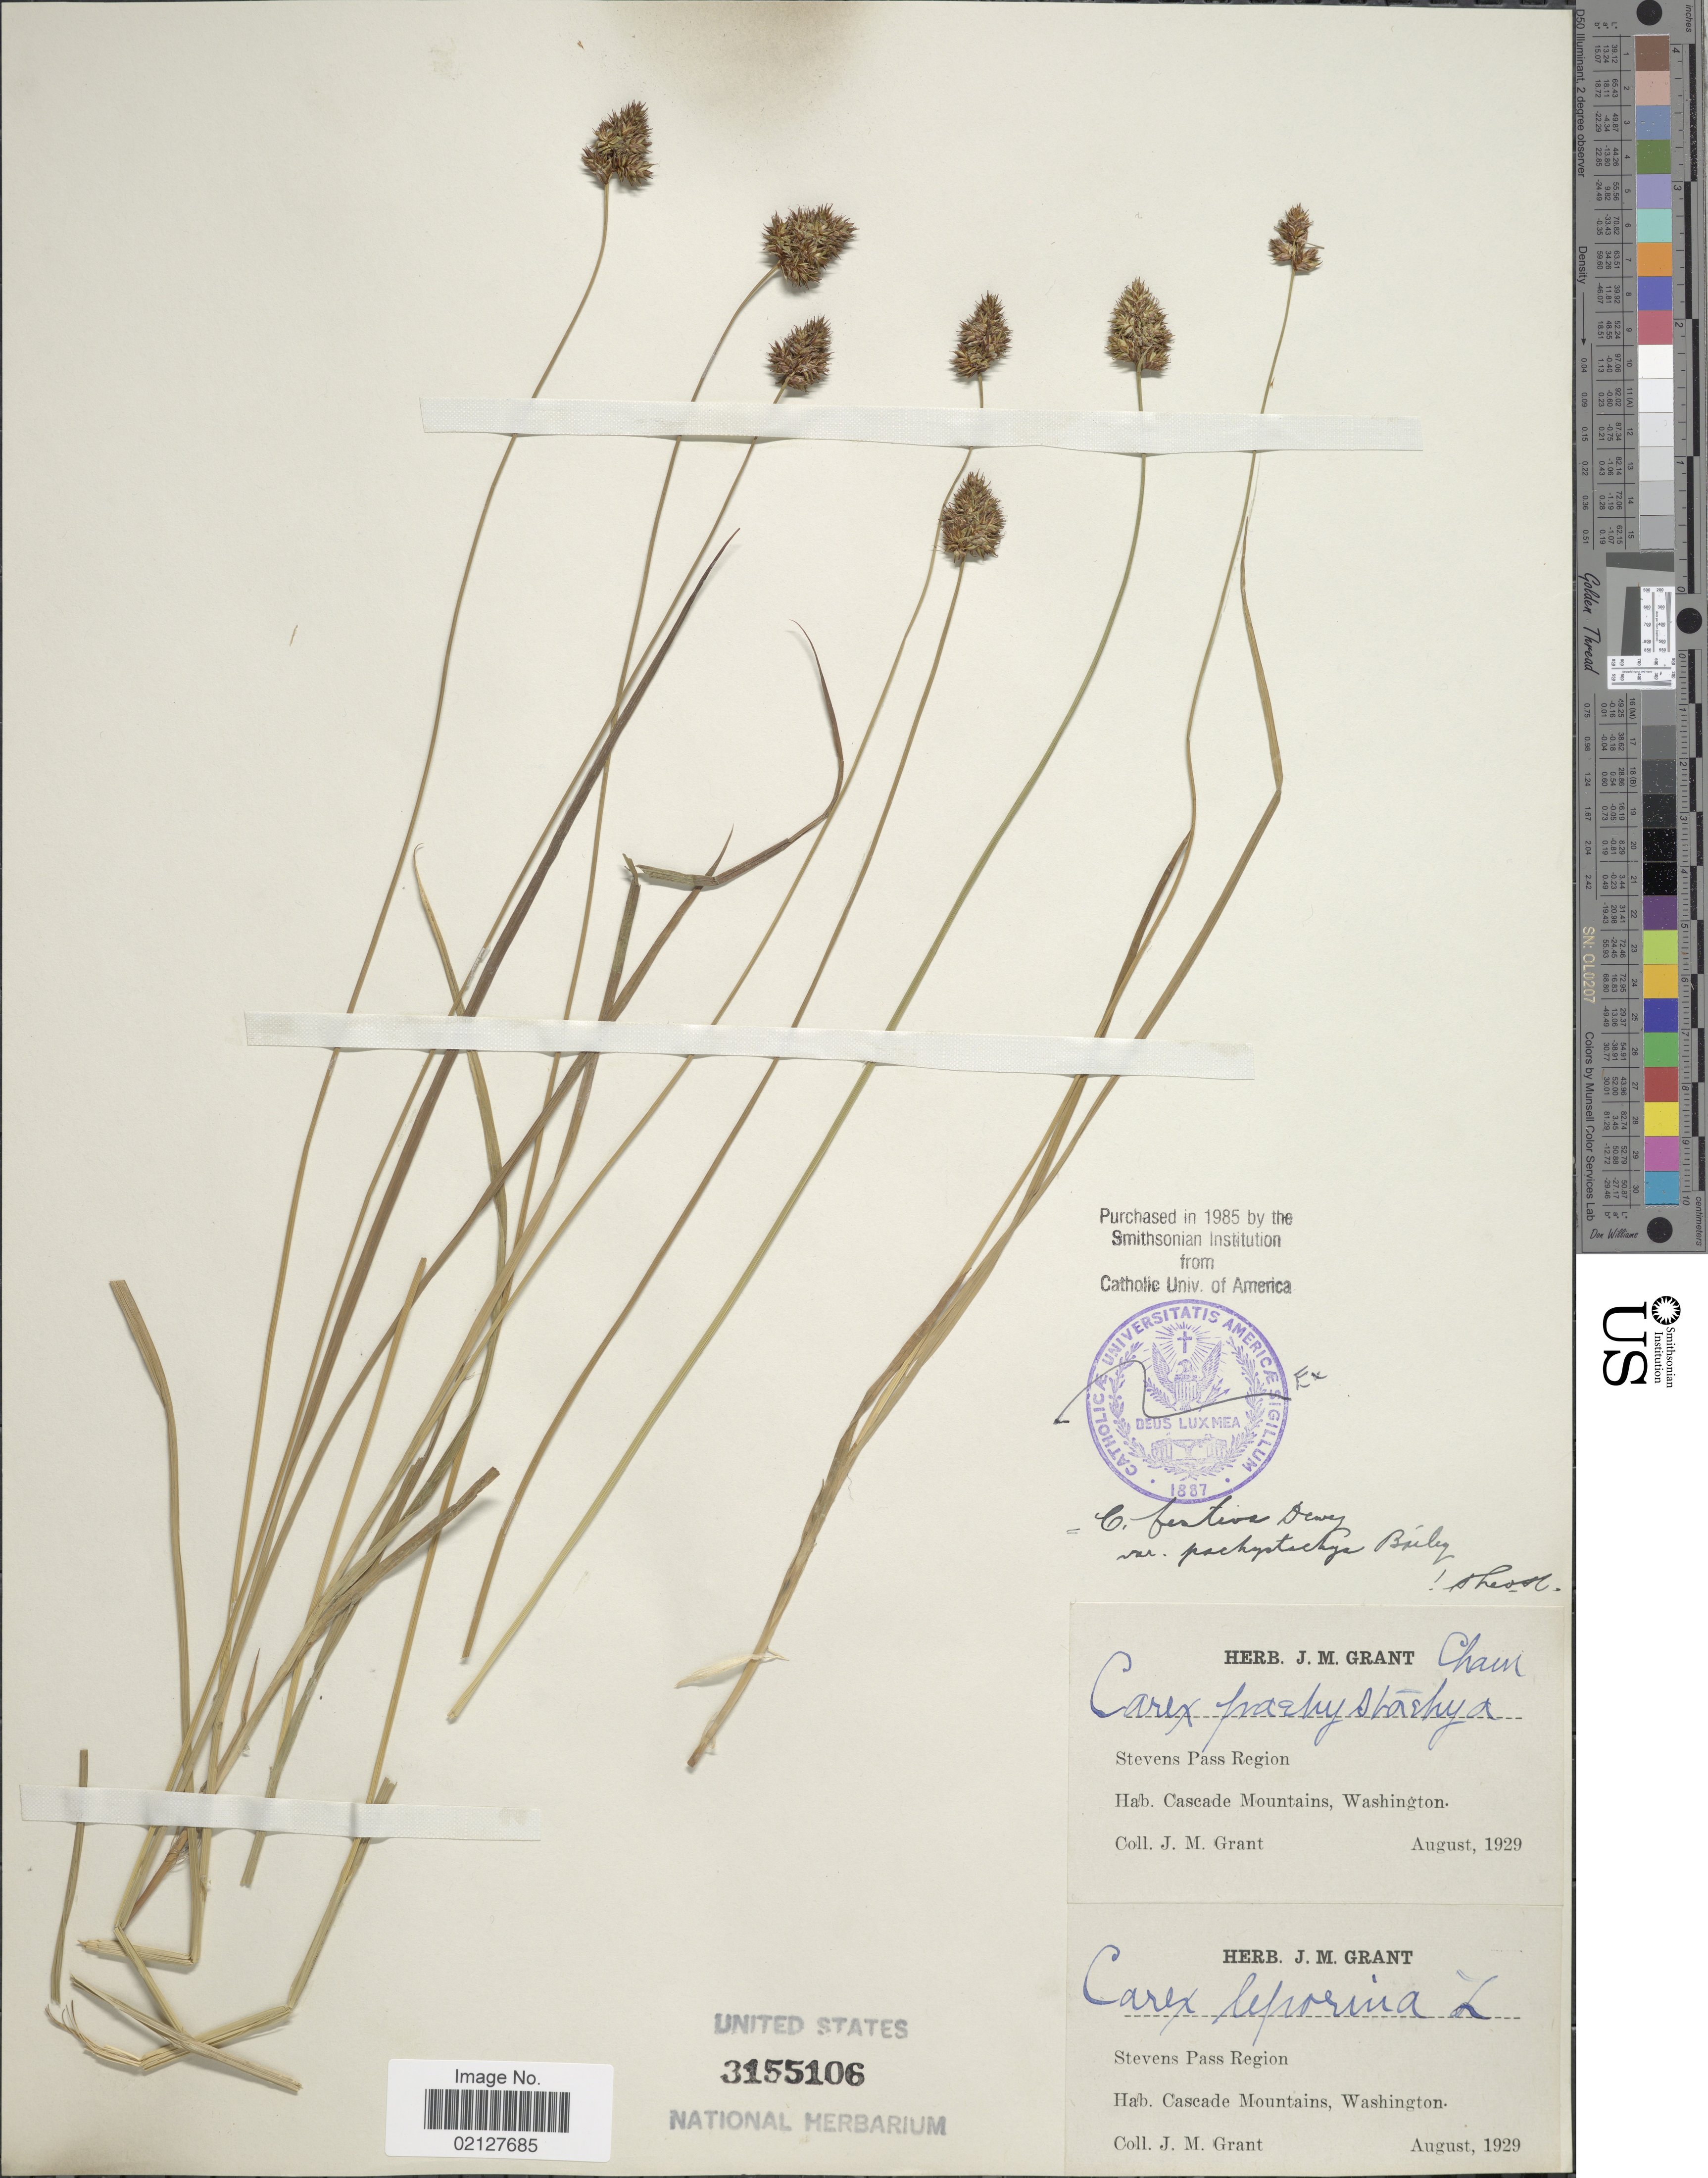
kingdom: Plantae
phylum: Tracheophyta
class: Liliopsida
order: Poales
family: Cyperaceae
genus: Carex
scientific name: Carex pachystachya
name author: Cham. ex Steud.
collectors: J. M. Grant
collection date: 1929-08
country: United States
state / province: Washington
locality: Stevens Pass Region. Cascade Mountains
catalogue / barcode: US 3155106